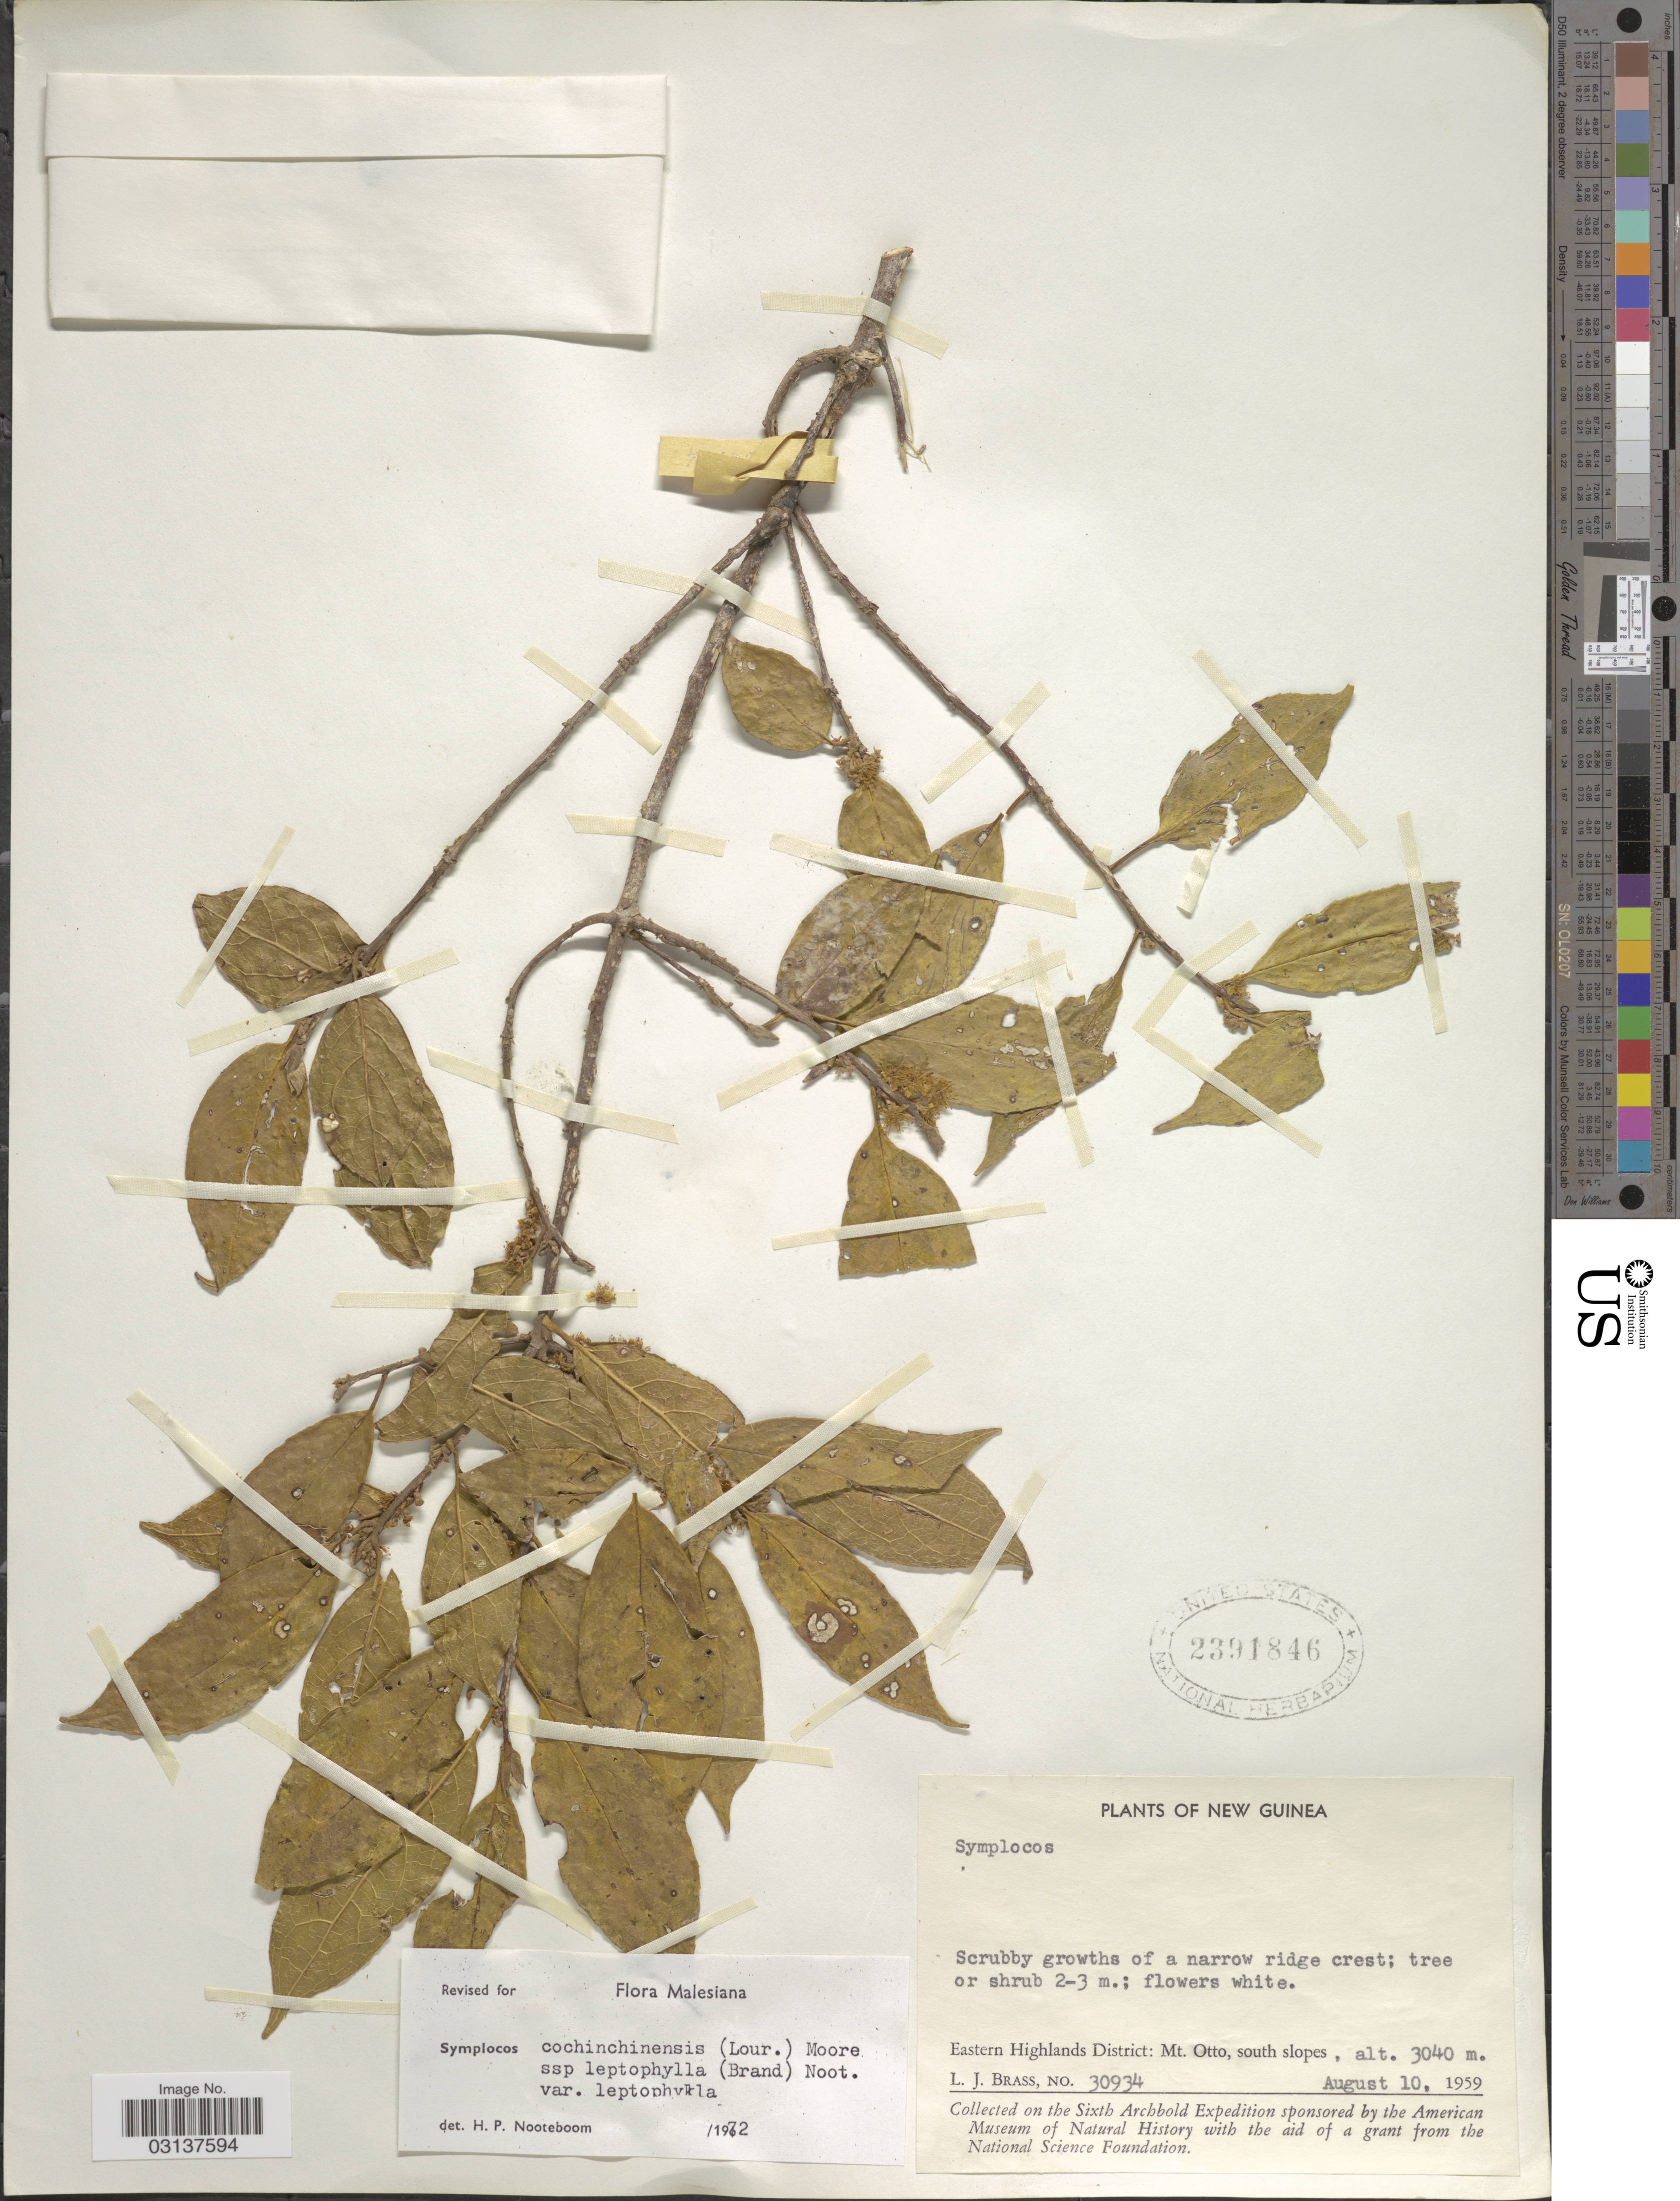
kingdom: Plantae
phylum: Tracheophyta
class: Magnoliopsida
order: Ericales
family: Symplocaceae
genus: Symplocos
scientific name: Symplocos cochinchinensis var. leptophylla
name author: (Brand) Noot.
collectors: L. J. Brass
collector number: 30934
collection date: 1959-08-10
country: Papua New Guinea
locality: New Guinea, Eastern Highlands District; Mt. Otto. south slopes.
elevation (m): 3040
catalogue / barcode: US 2391846